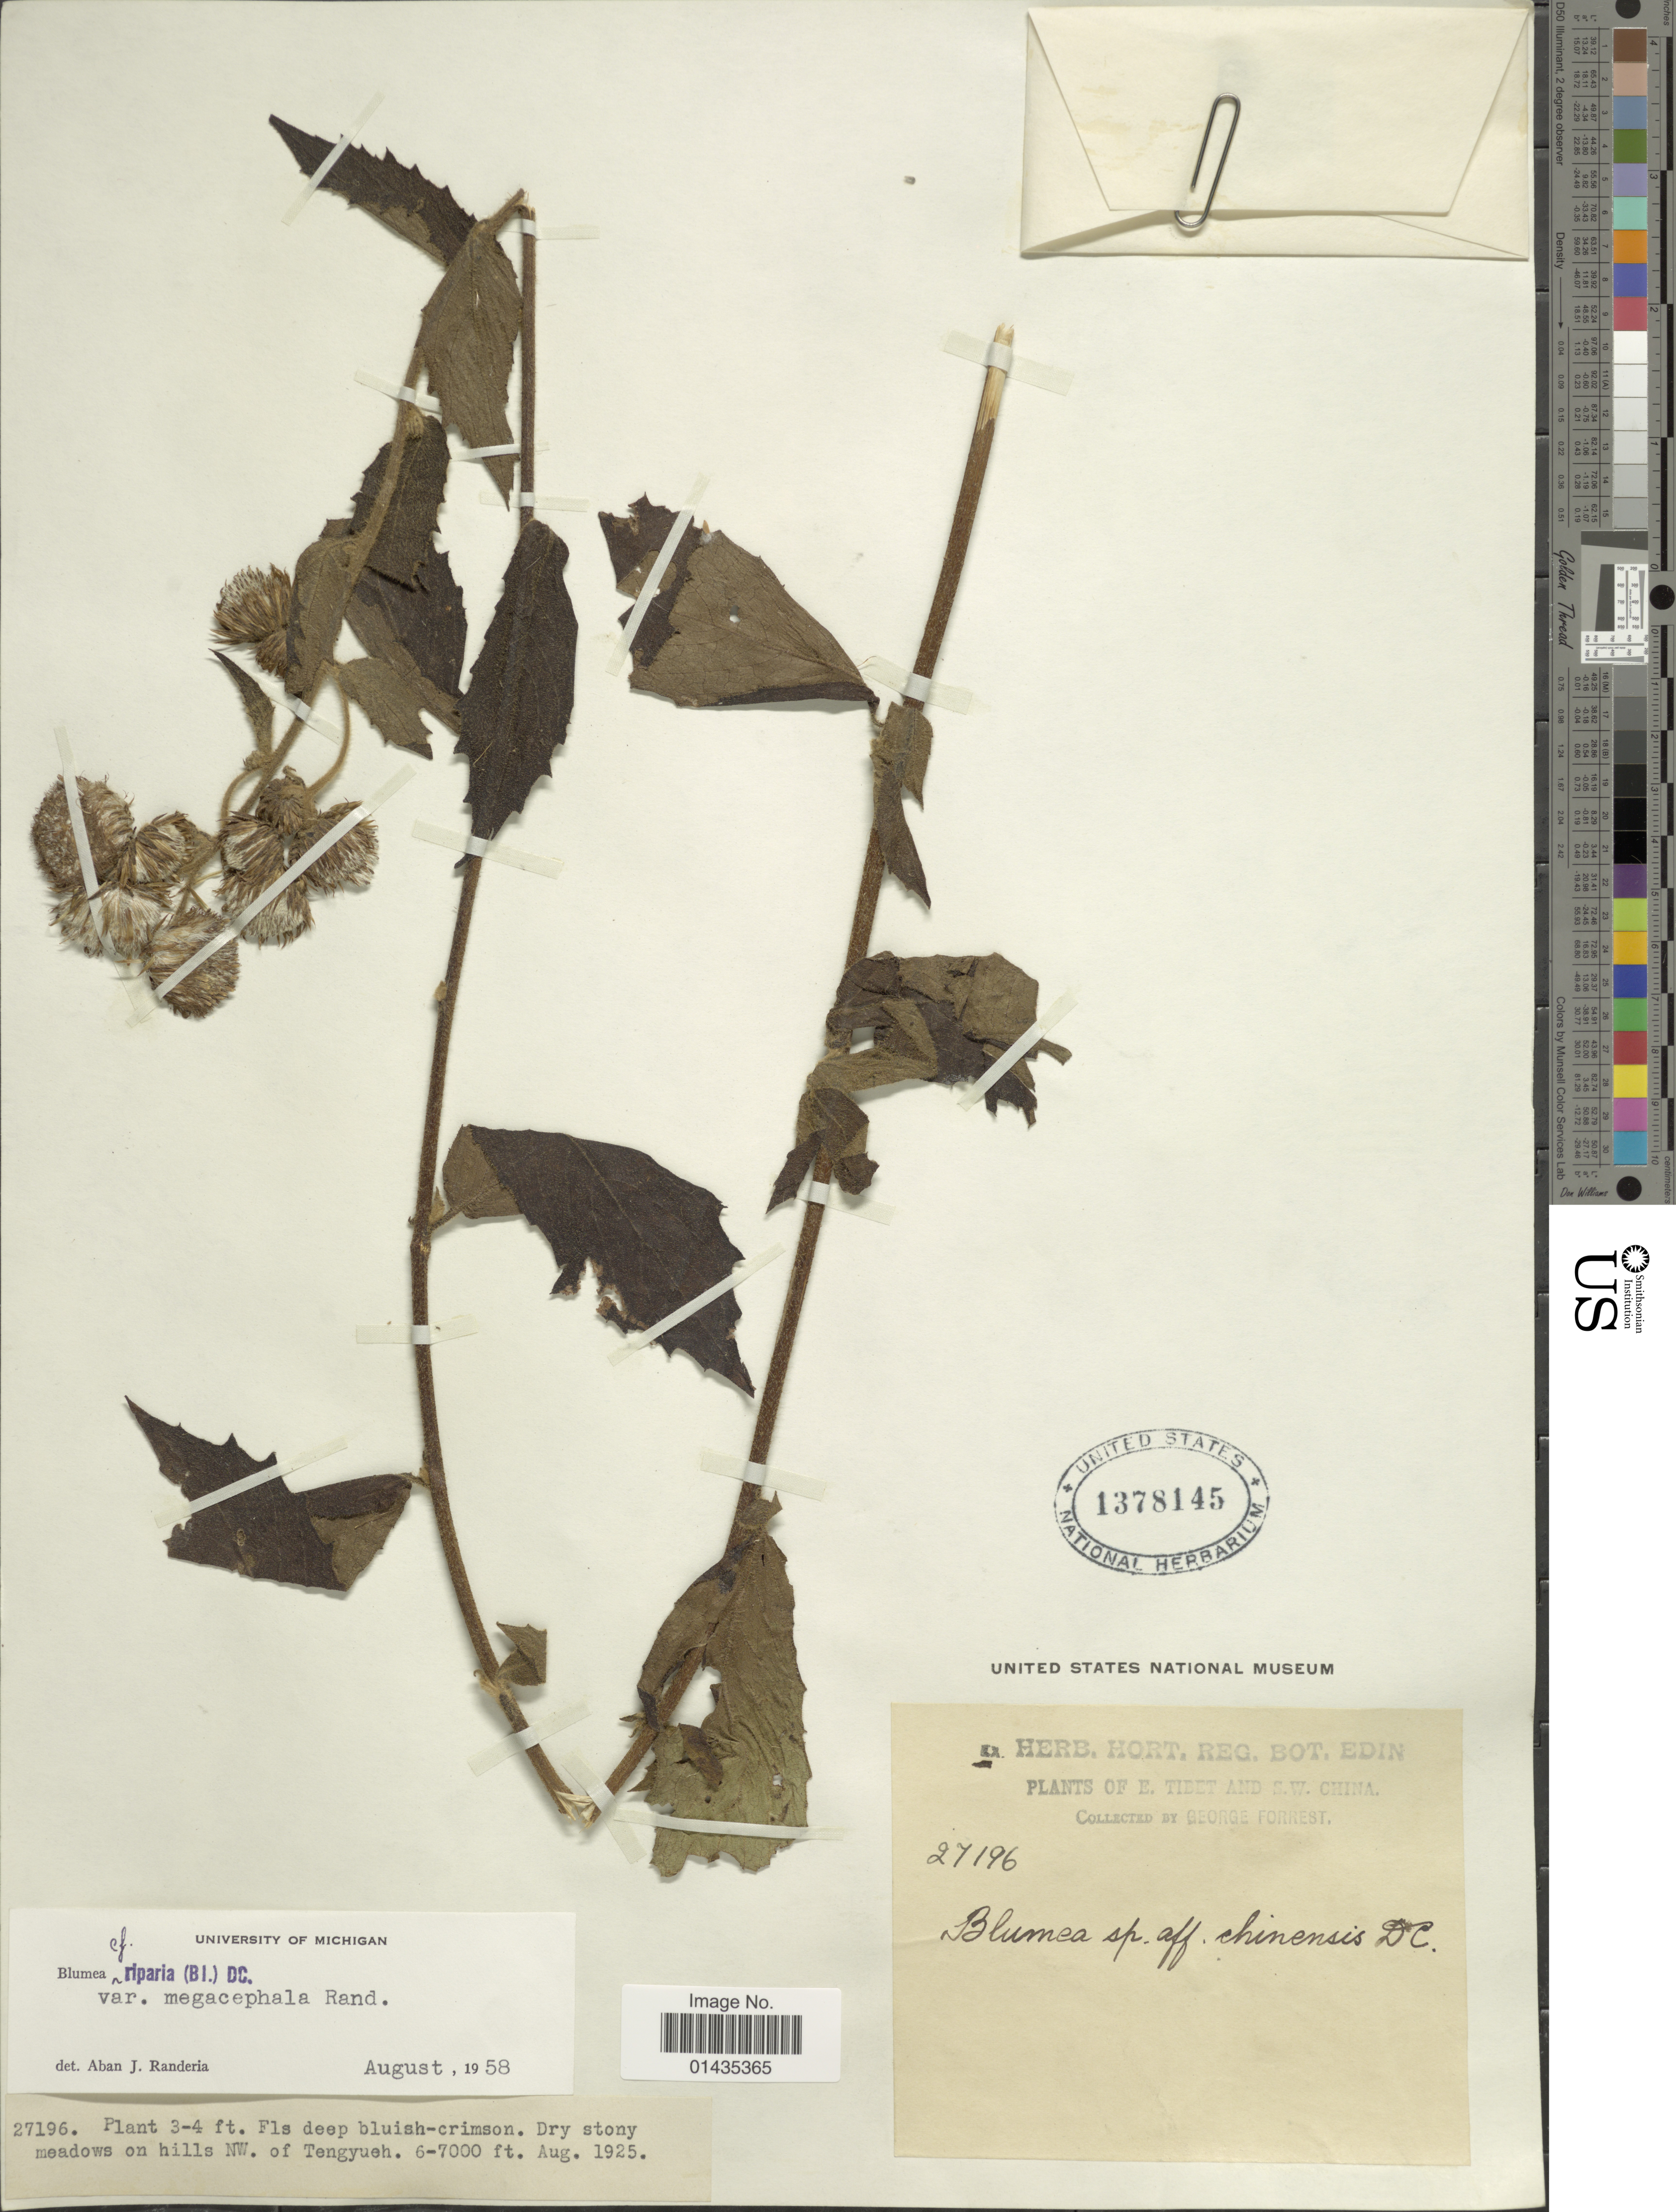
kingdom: Plantae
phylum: Tracheophyta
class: Magnoliopsida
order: Asterales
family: Asteraceae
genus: Blumea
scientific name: Blumea riparia var. megacephala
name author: Randeria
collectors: G. Forrest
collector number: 27196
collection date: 1925-08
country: China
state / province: Xizang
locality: E. Tibet and S.W. China, NW. of Tengyueh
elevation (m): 1829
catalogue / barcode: US 1378145